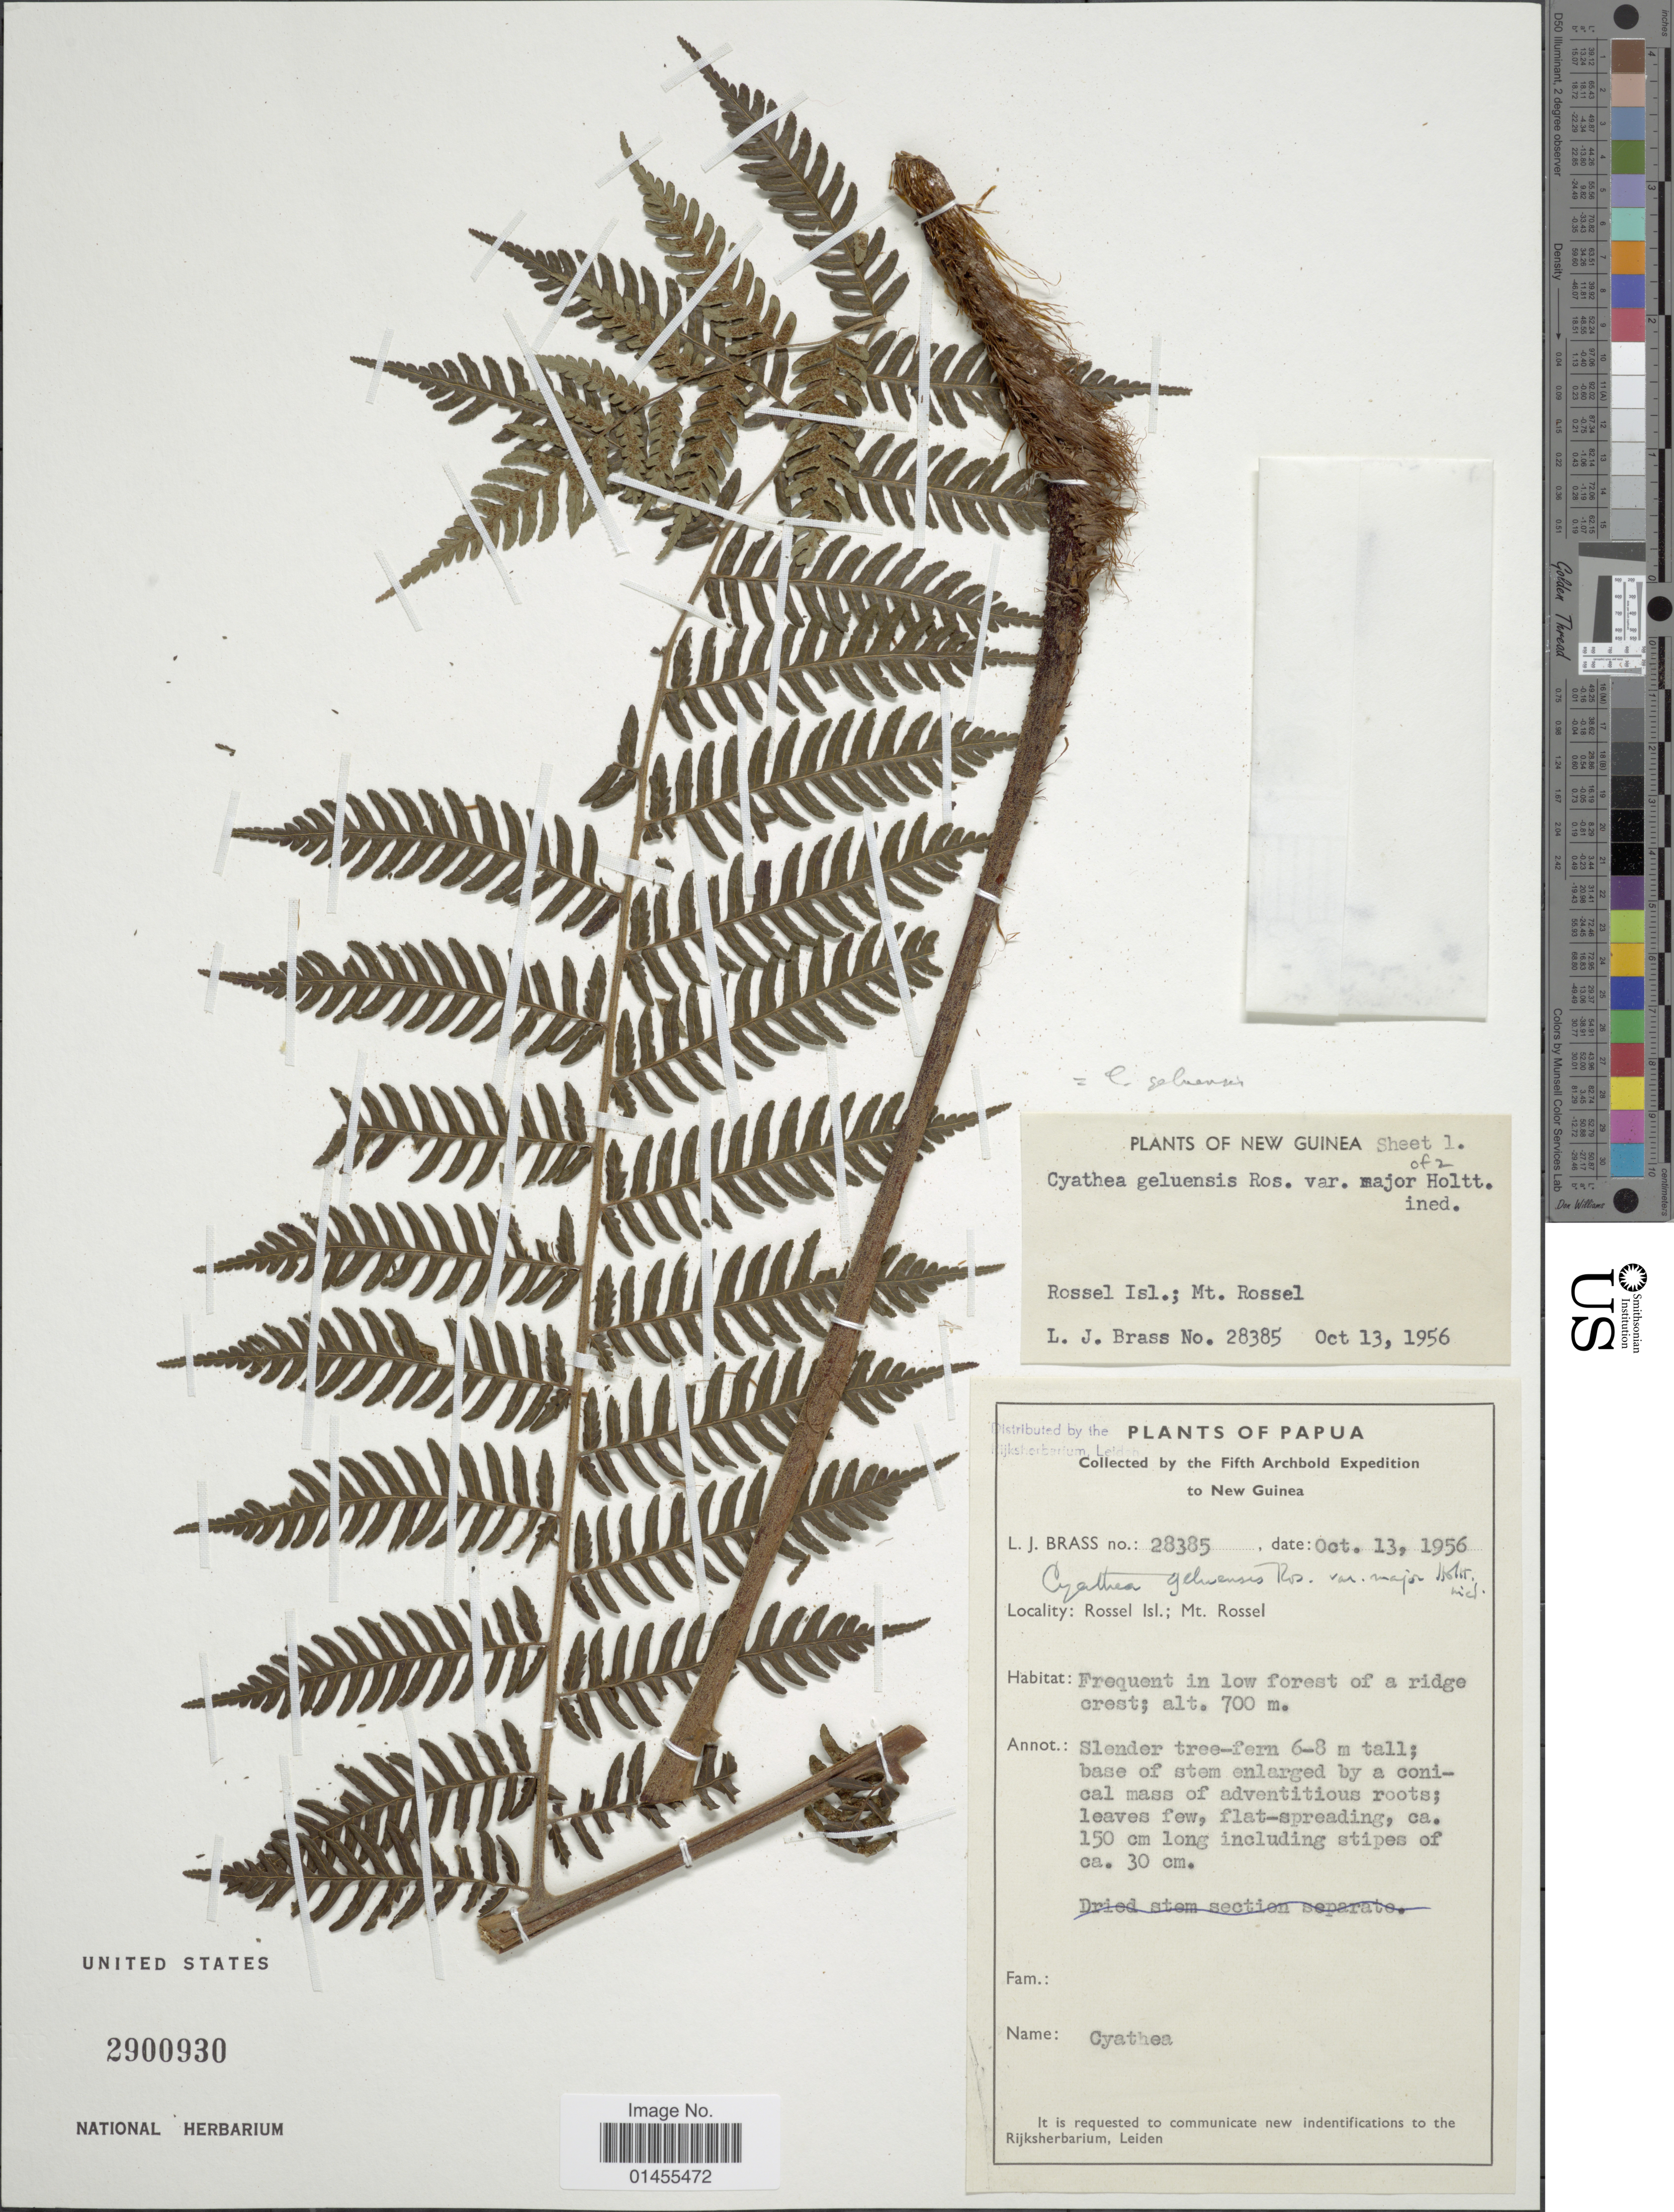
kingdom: Plantae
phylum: Tracheophyta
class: Polypodiopsida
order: Cyatheales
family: Cyatheaceae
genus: Alsophila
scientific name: Alsophila geluensis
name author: (Rosenst.) R.M. Tryon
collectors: L. J. Brass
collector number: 28385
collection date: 1956-10-13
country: Papua New Guinea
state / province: Milne Bay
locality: New Guinea, Rossel Isl.; Mt. Rossel.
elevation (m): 700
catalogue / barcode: US 2900930